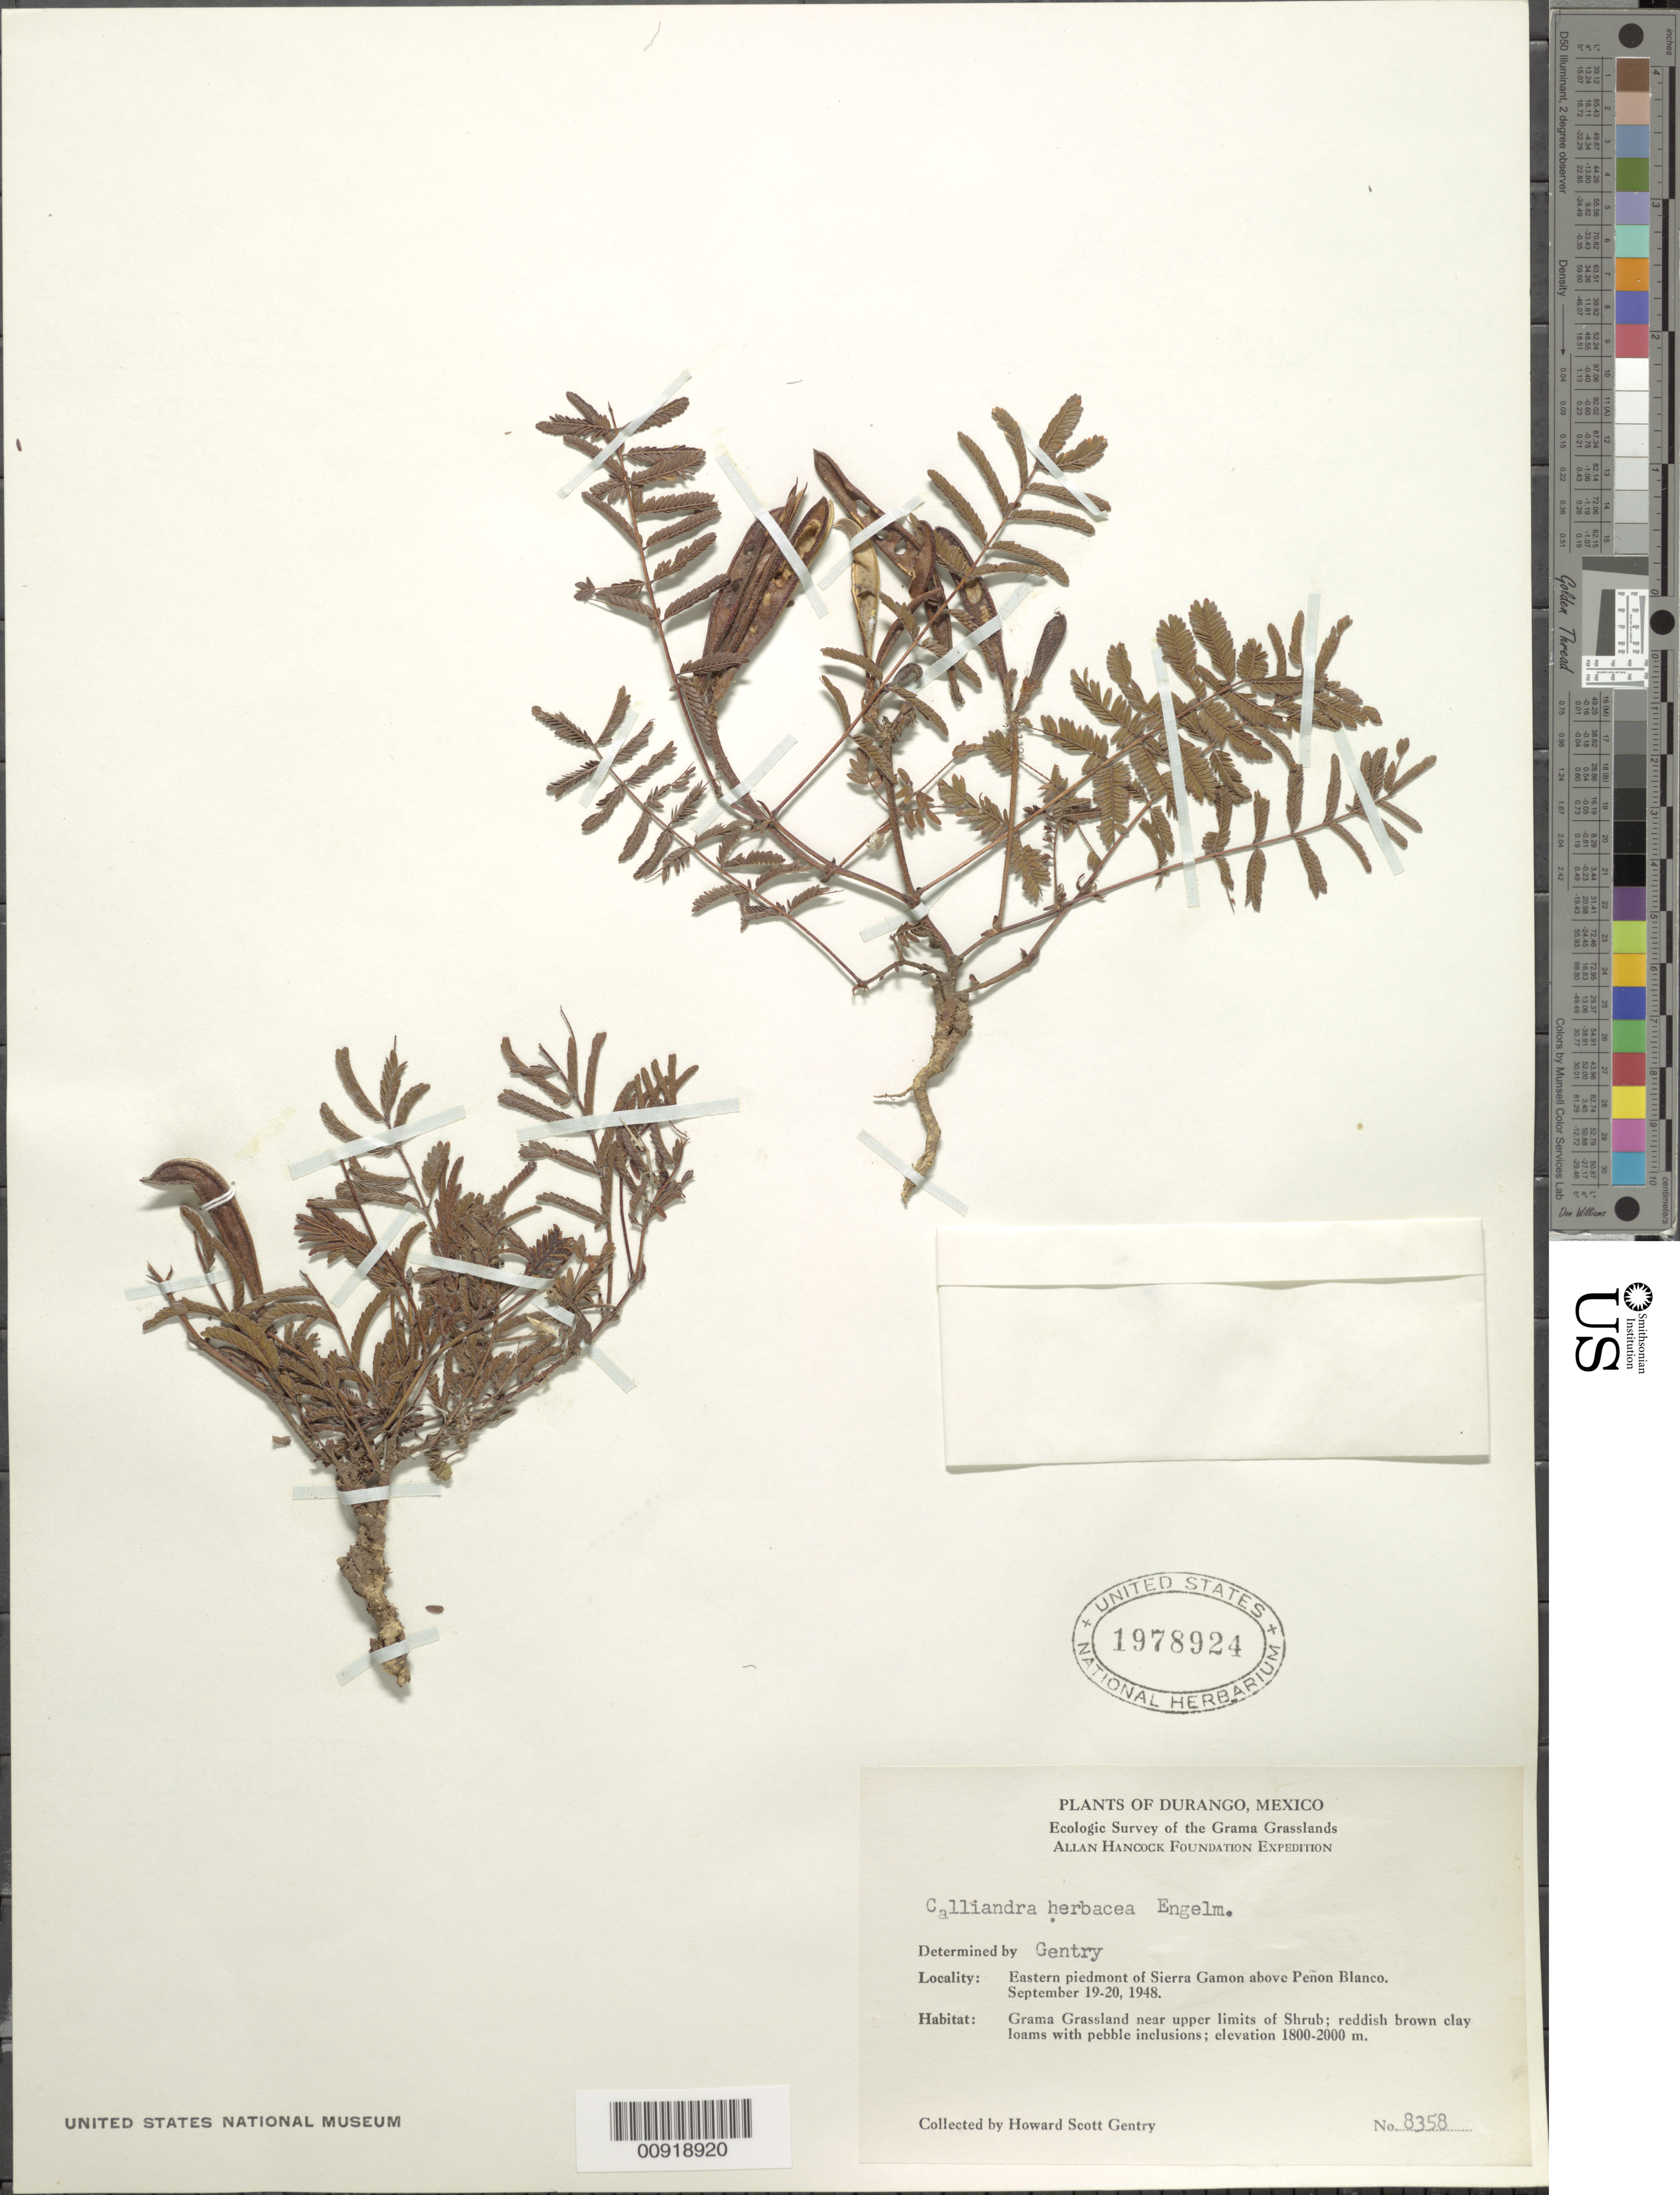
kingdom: Plantae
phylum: Tracheophyta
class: Magnoliopsida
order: Fabales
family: Fabaceae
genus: Calliandra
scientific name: Calliandra herbacea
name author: Engelm. ex A. Gray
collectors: H. S. Gentry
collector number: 8358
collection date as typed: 19 Sep 1948 to 20 Sep 1948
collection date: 1948-09-19/1948-09-20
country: Mexico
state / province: Durango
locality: Eastern piedmont of Sierra Gamon above Peñon Blanco.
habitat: Grama Grassland near upper limits of shrub; reddish brown clay loams with pebble inclusions.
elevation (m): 2000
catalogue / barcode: US 1978924